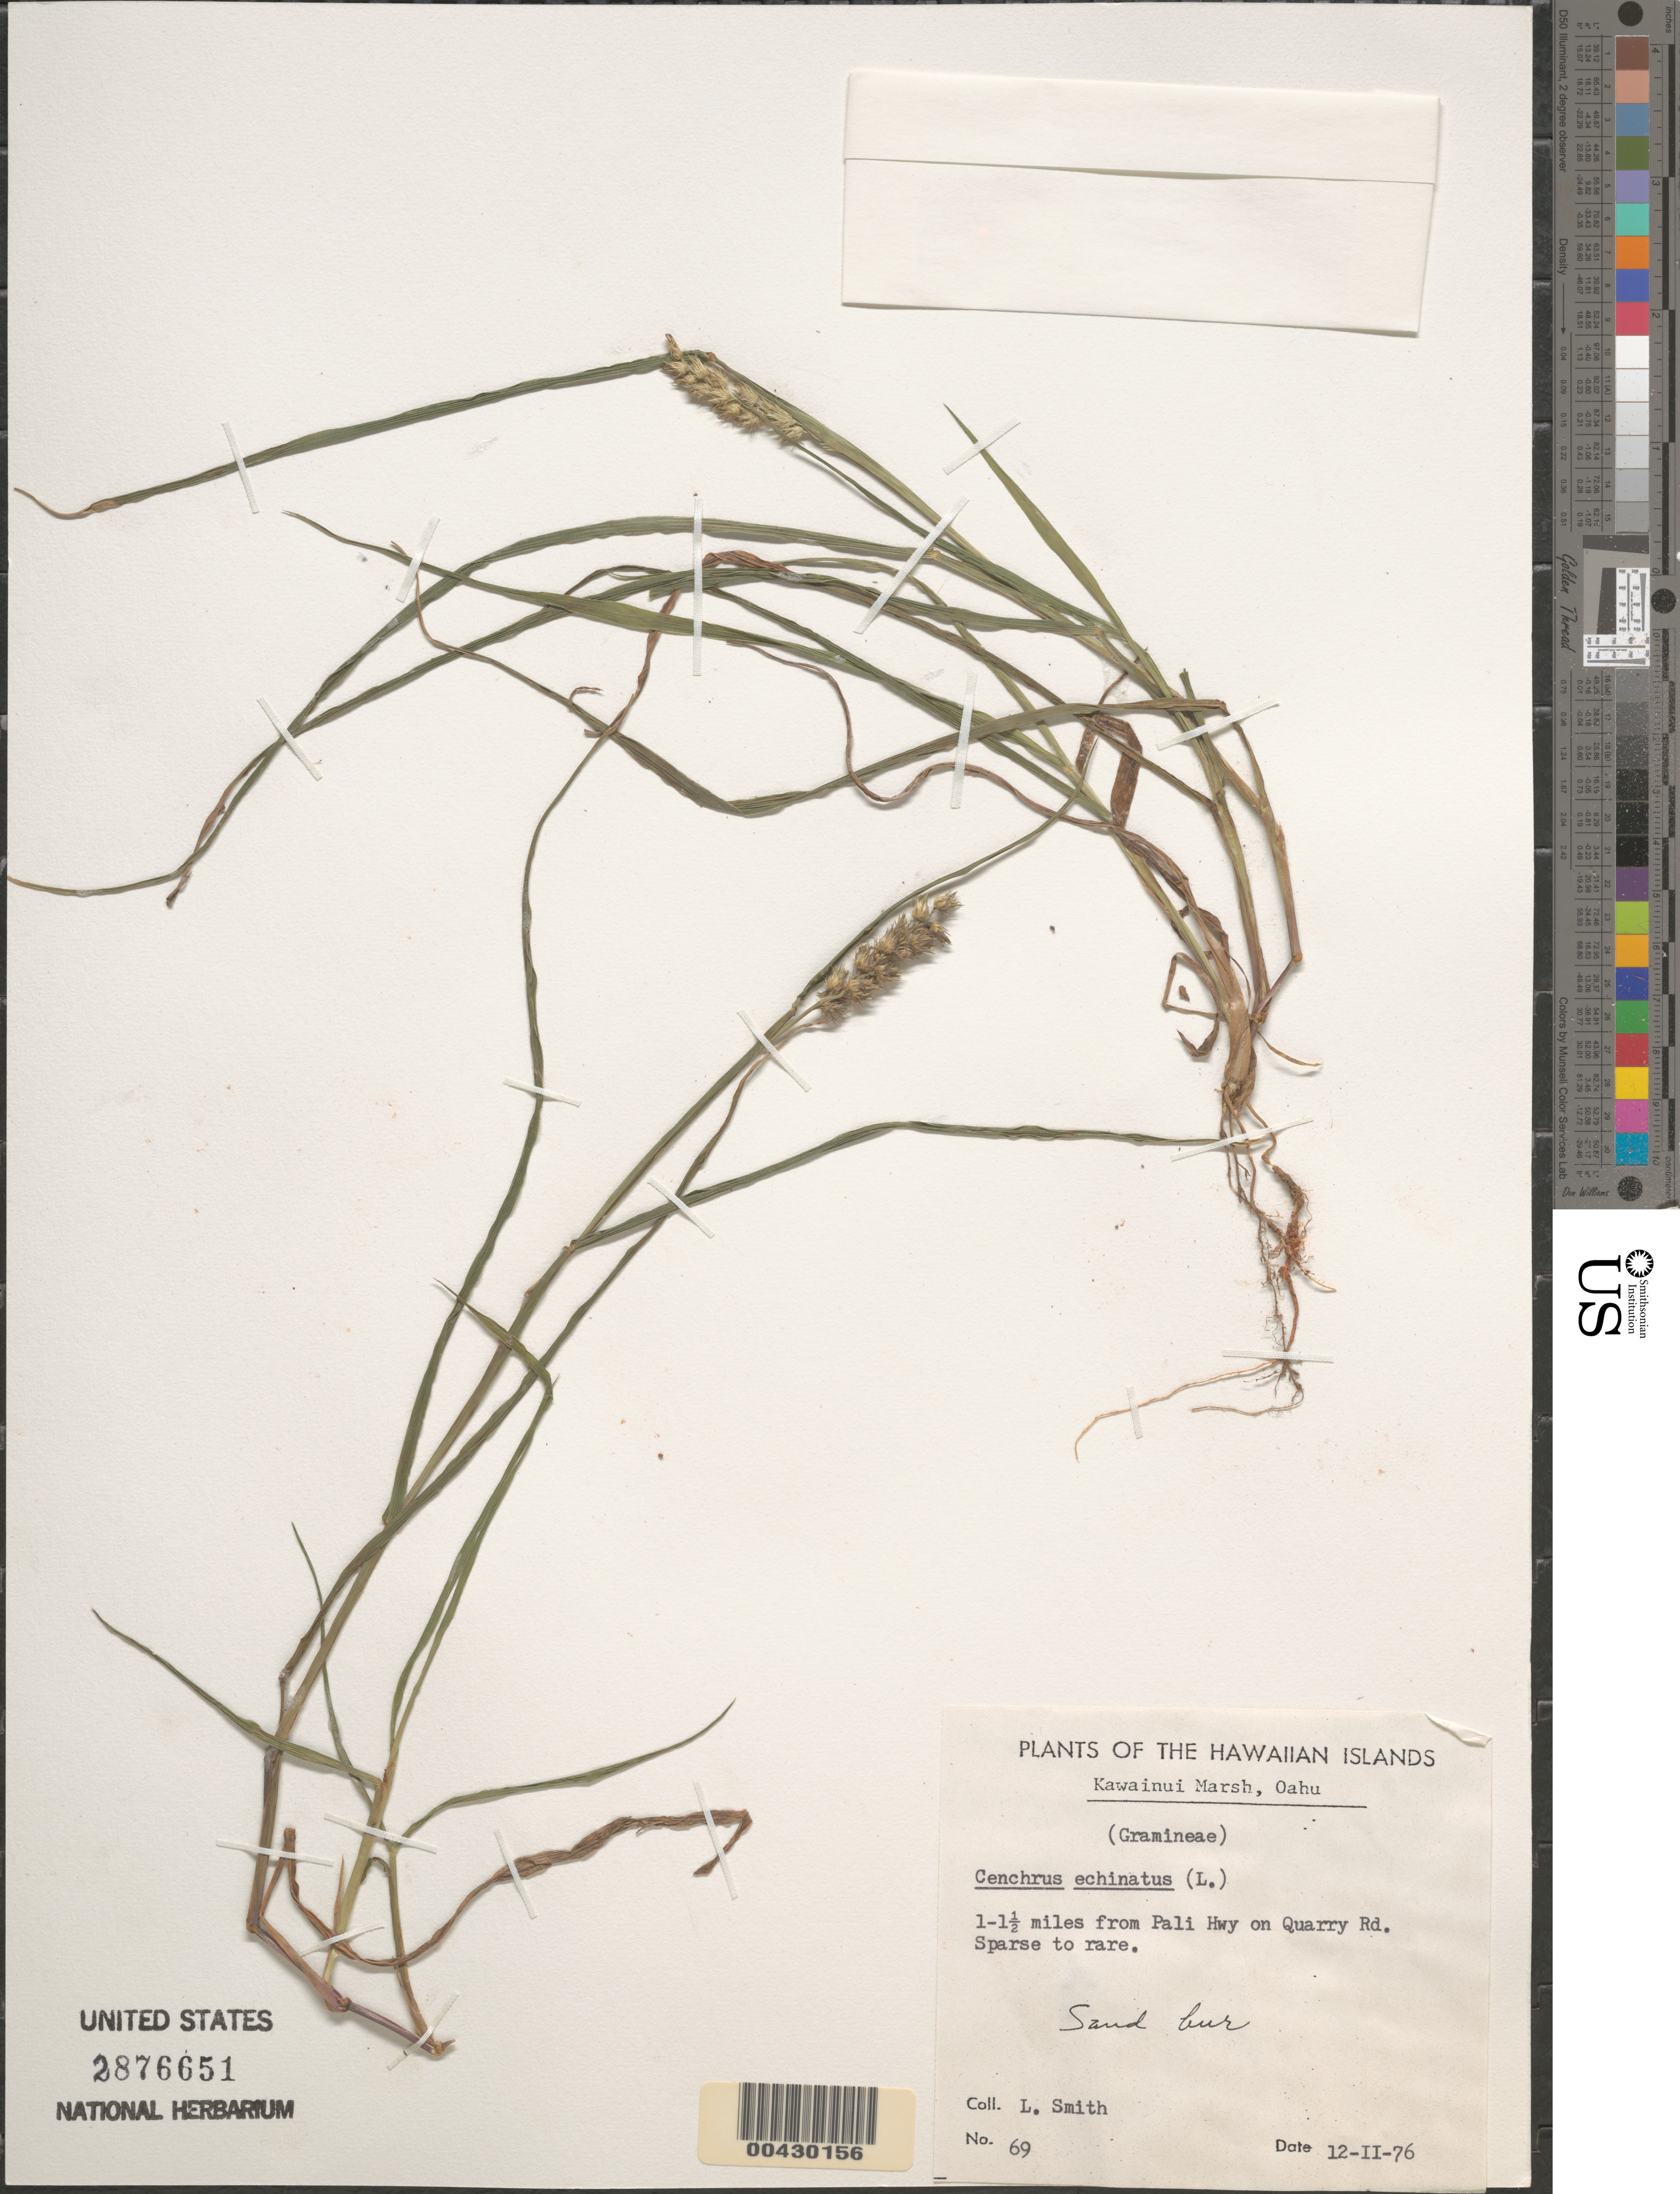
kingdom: Plantae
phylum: Tracheophyta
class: Liliopsida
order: Poales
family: Poaceae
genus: Cenchrus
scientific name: Cenchrus echinatus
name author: L.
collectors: L. Smith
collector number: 69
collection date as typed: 12 Feb 1976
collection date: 1976-02-12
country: United States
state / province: Hawaii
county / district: Honolulu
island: Oahu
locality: Kawainui Marsh, 1-1 1/2 miles from Pali Highway on Quarry Road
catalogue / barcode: US 2876651